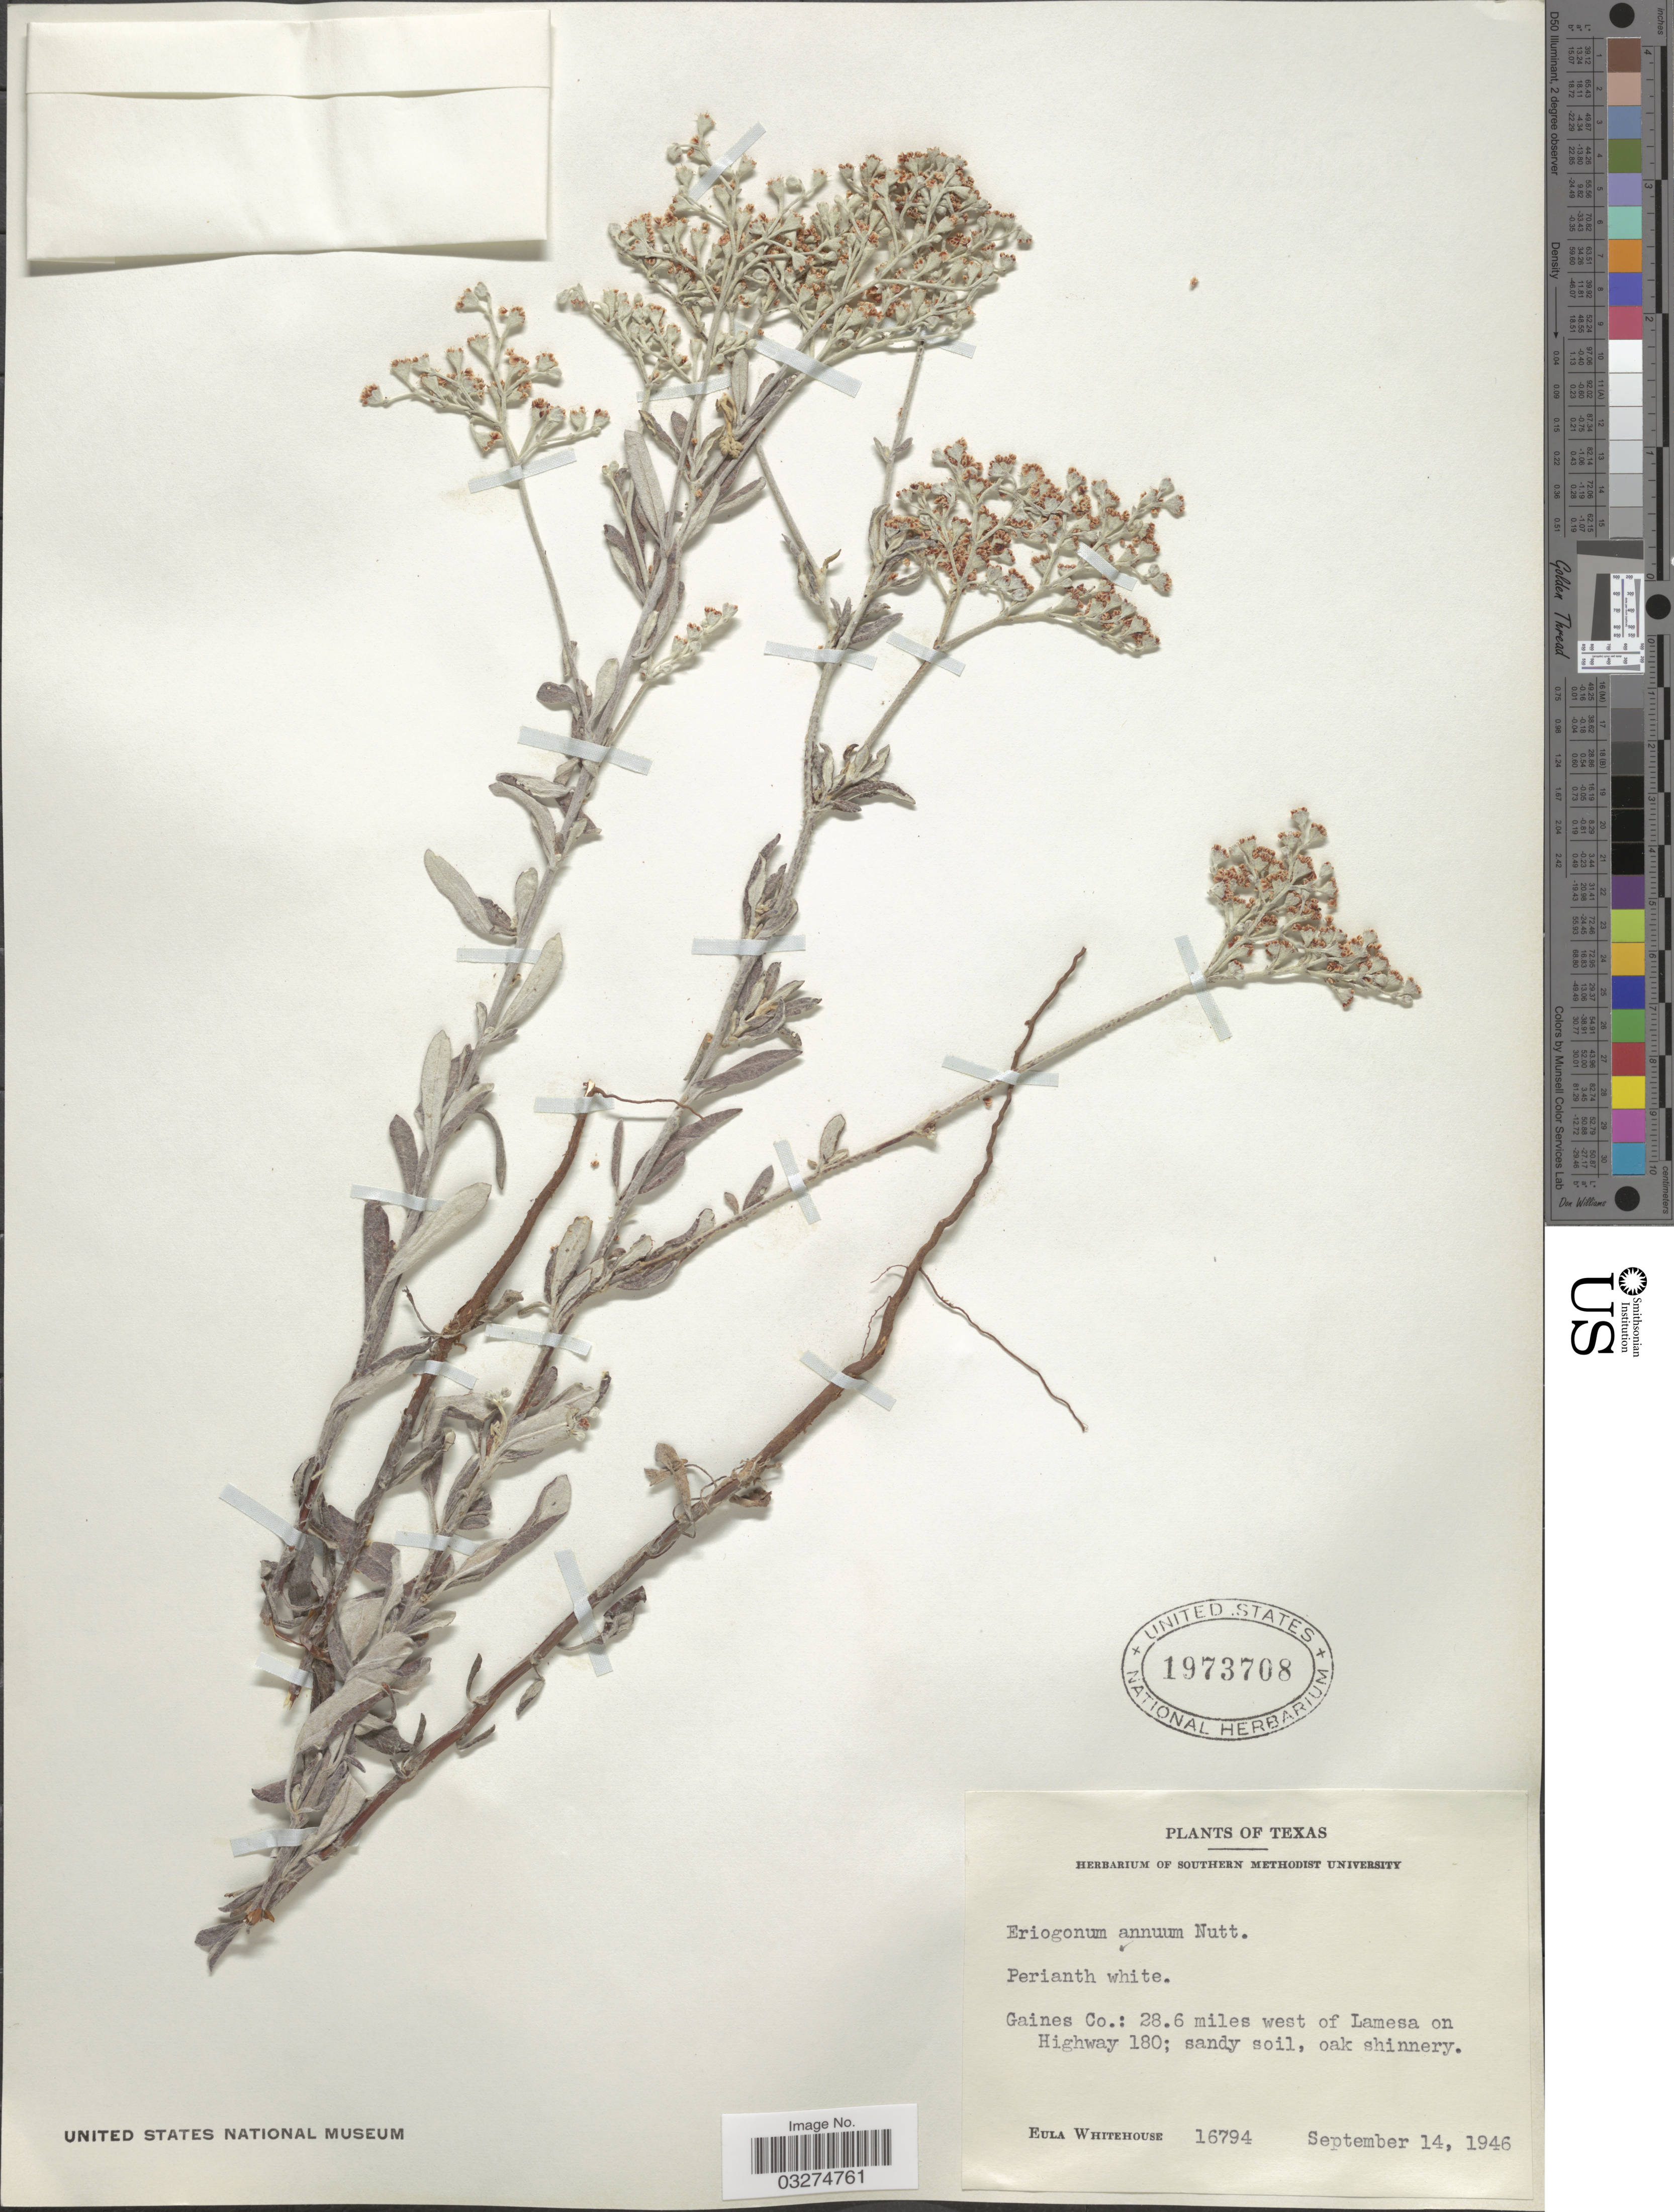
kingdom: Plantae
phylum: Tracheophyta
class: Magnoliopsida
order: Caryophyllales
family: Polygonaceae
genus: Eriogonum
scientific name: Eriogonum annuum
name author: Nutt.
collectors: E. Whitehouse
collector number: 16794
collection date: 1946-09-14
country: United States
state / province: Texas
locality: Gaines Co.: 28.6 miles west of Lamesa on Highway 180.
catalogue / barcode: US 1973708